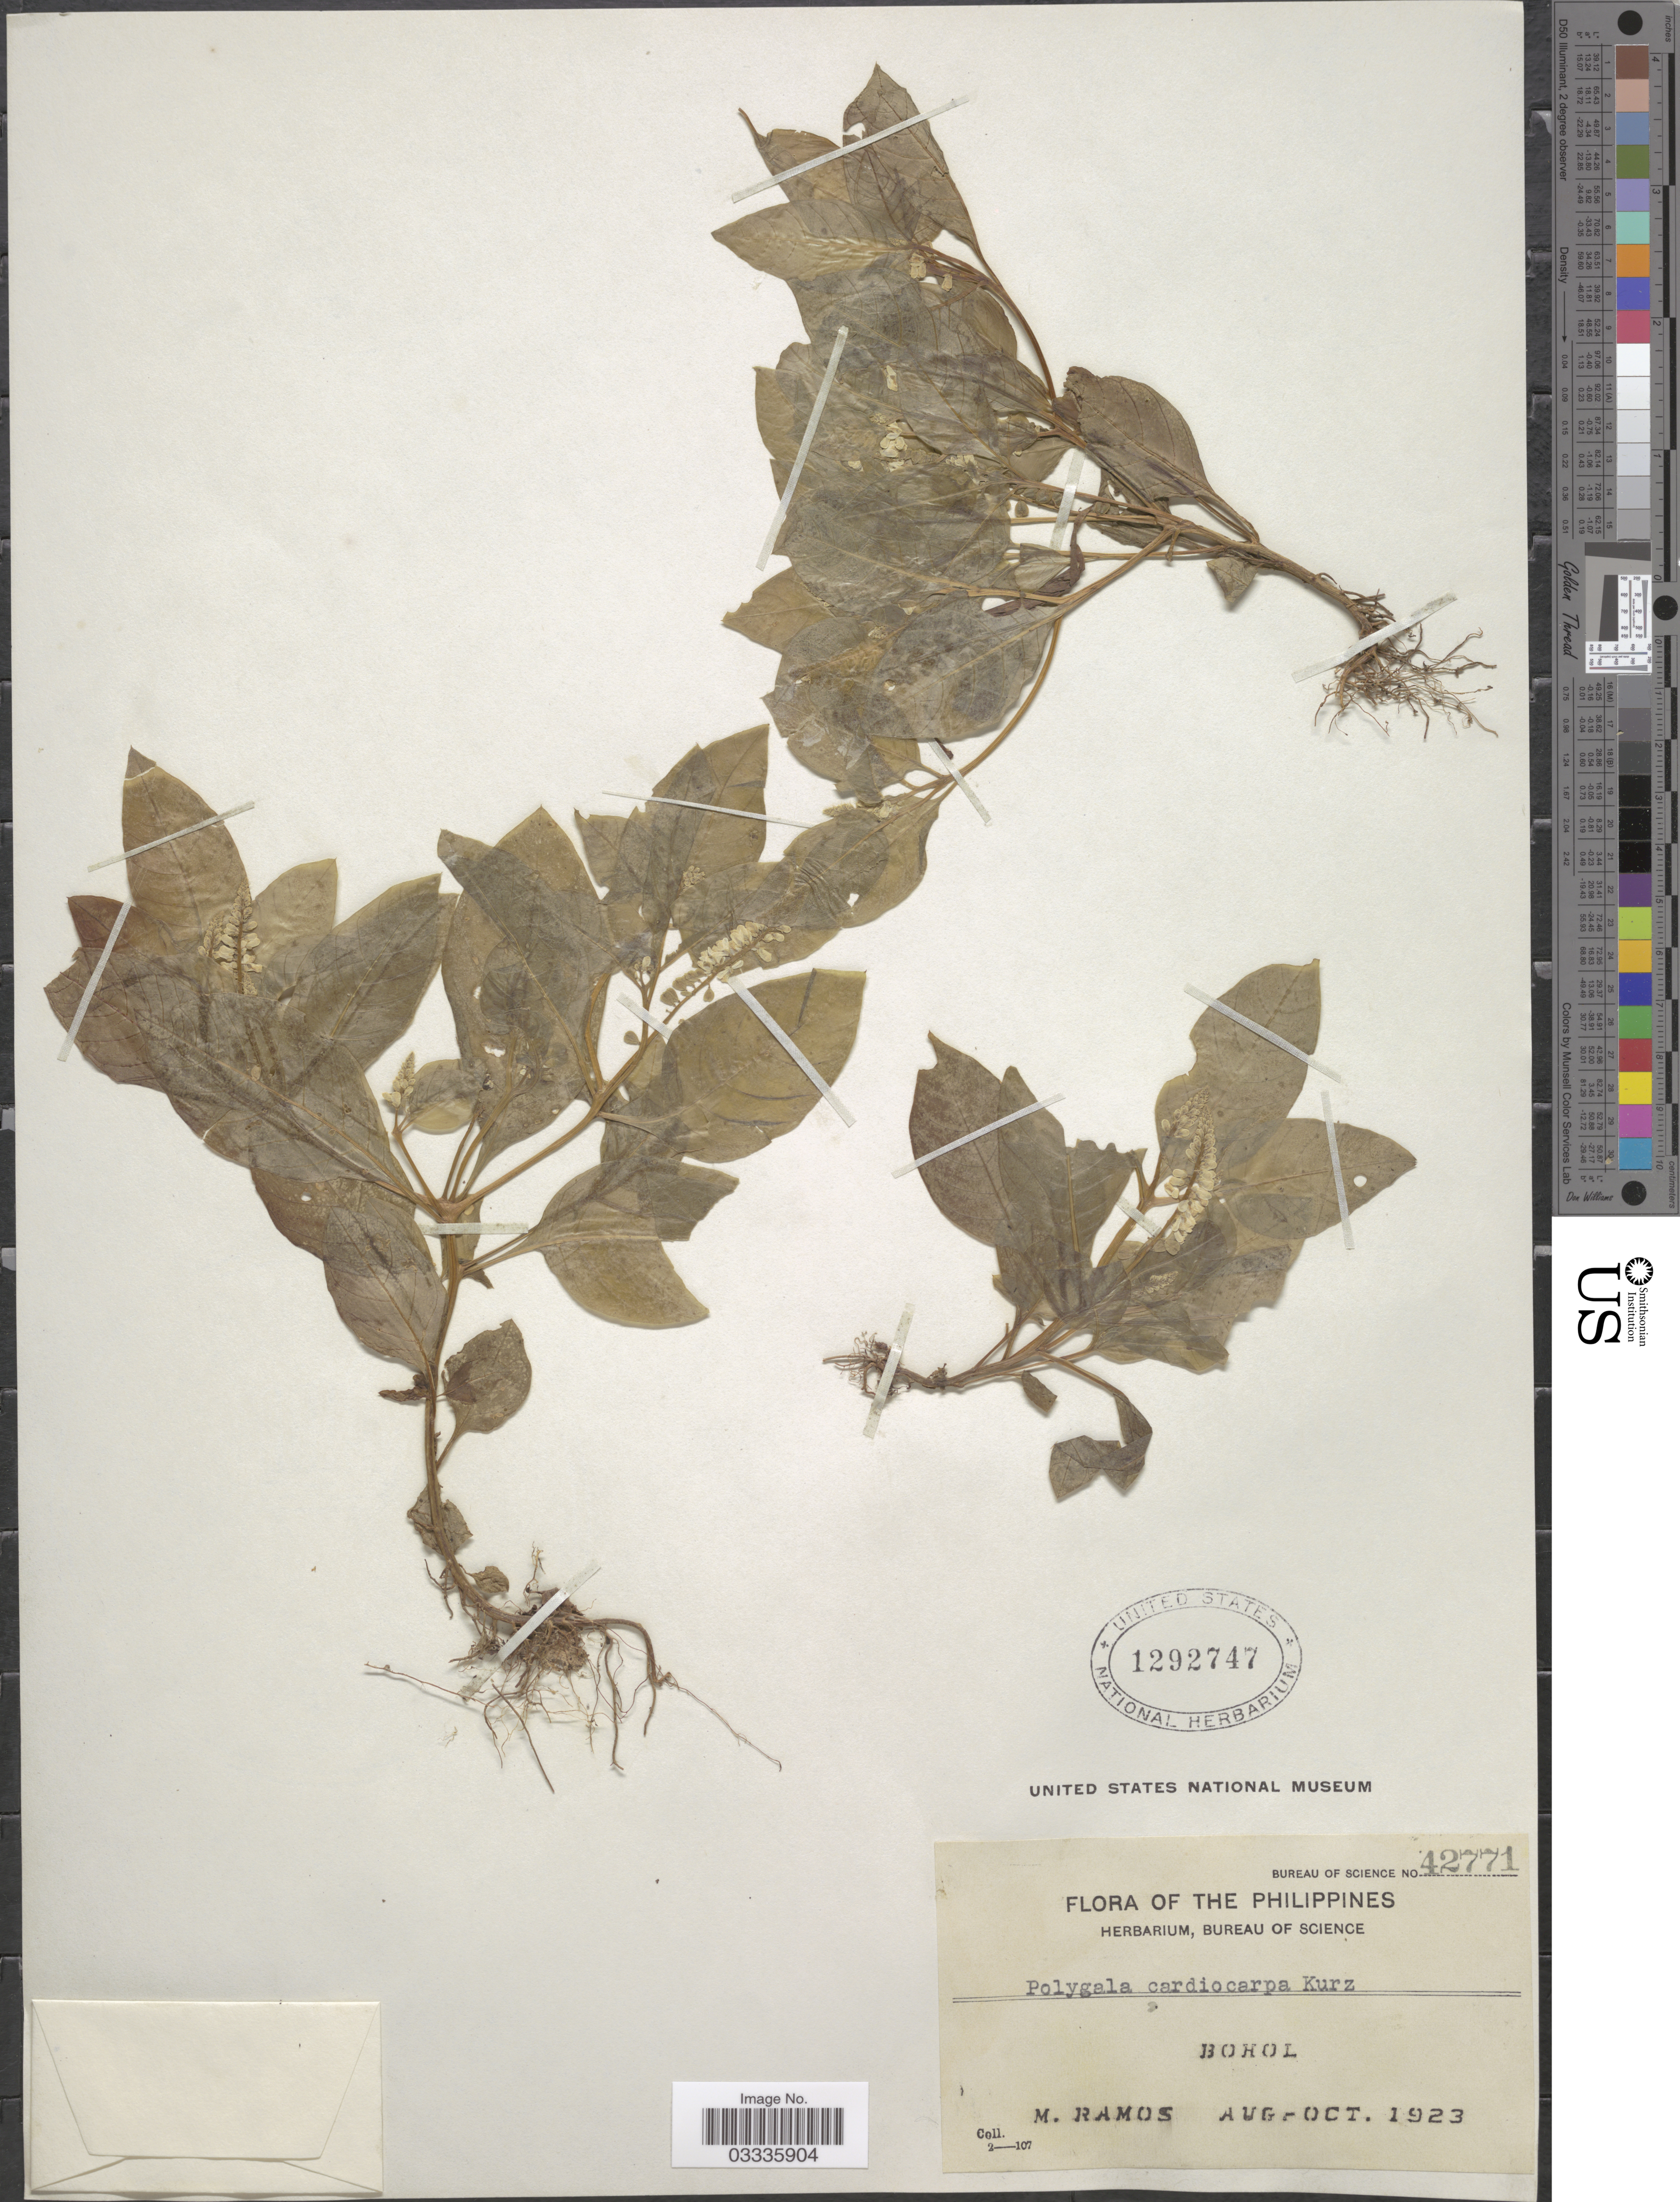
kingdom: Plantae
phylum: Tracheophyta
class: Magnoliopsida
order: Fabales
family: Polygalaceae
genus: Polygala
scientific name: Polygala cardiocarpa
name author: Kurz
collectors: M. Ramos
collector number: Bureau of Science 42771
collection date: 1923-08/1923-10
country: Philippines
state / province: Central Visayas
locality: Bohol.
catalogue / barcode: US 1292747